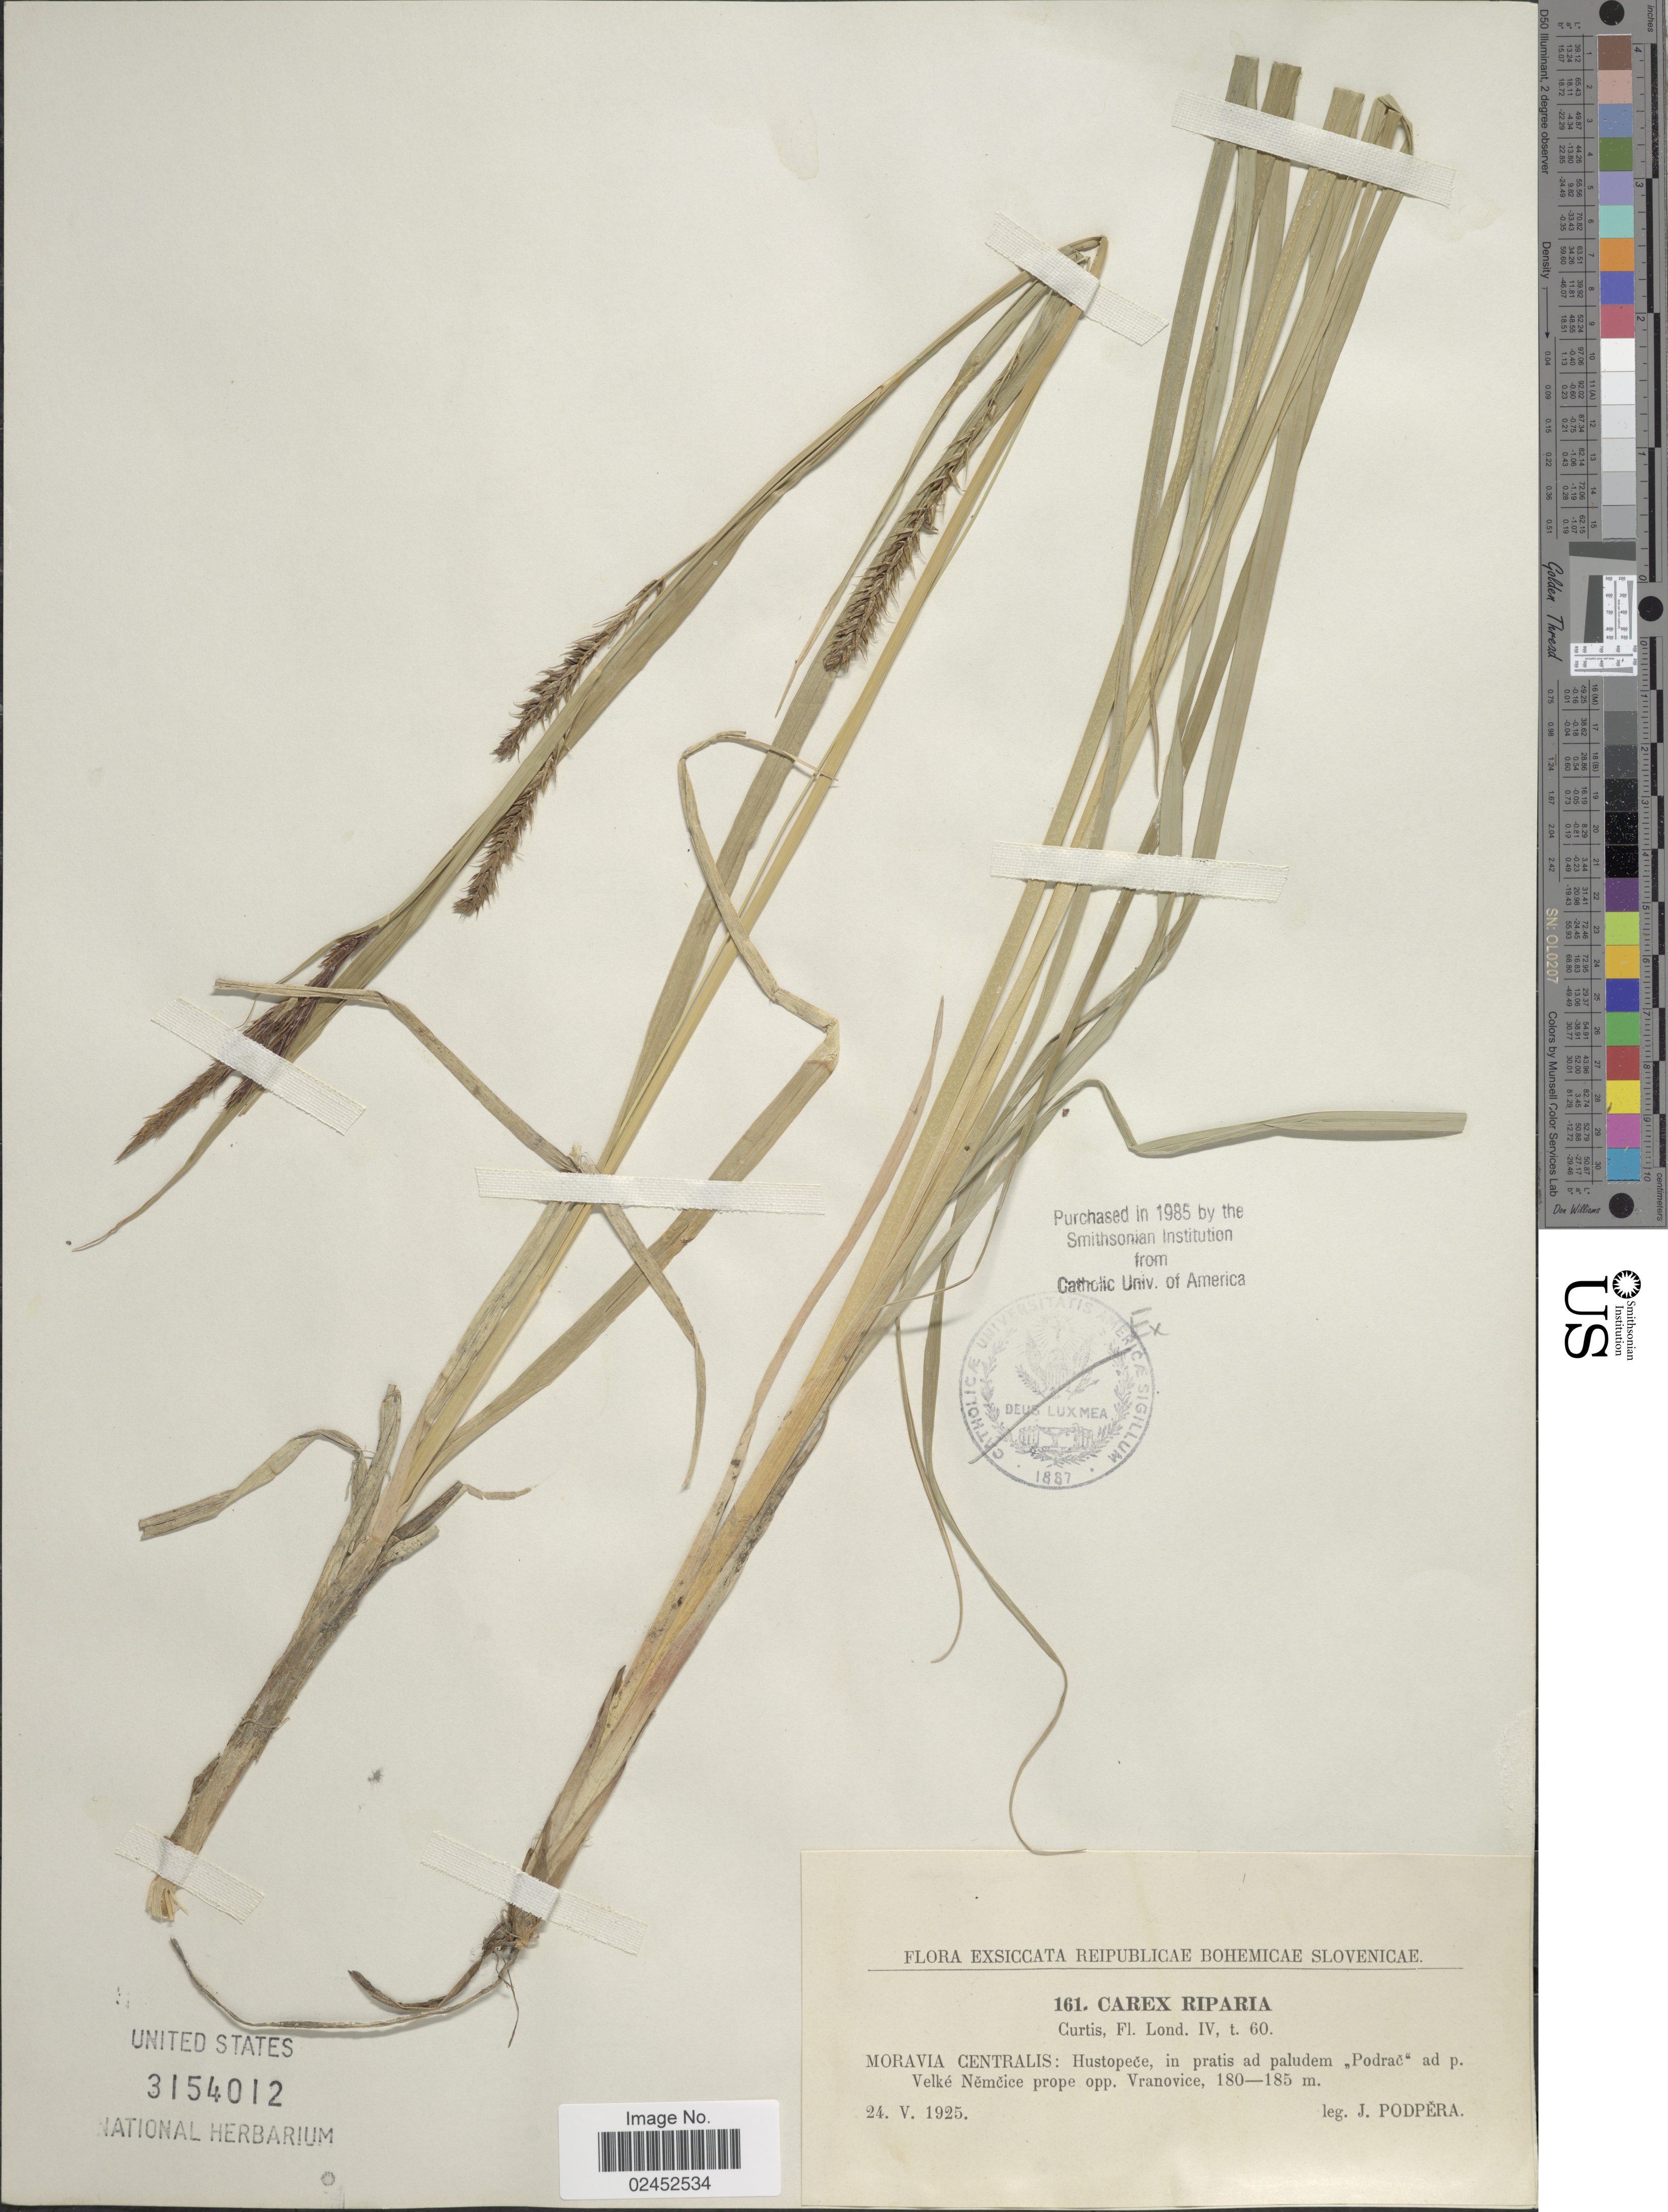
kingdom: Plantae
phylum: Tracheophyta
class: Liliopsida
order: Poales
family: Cyperaceae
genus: Carex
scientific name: Carex riparia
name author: Curtis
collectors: J. Podpera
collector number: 161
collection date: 1925-05-24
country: Czechia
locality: Reipublicae Bohemicae Slovenicae, Moravia Centralis: Hustopece, in pratis ad paludem "Podrac"ad p. Velke Nemcice prope opp. Vranovice.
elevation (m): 180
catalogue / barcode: US 3154012